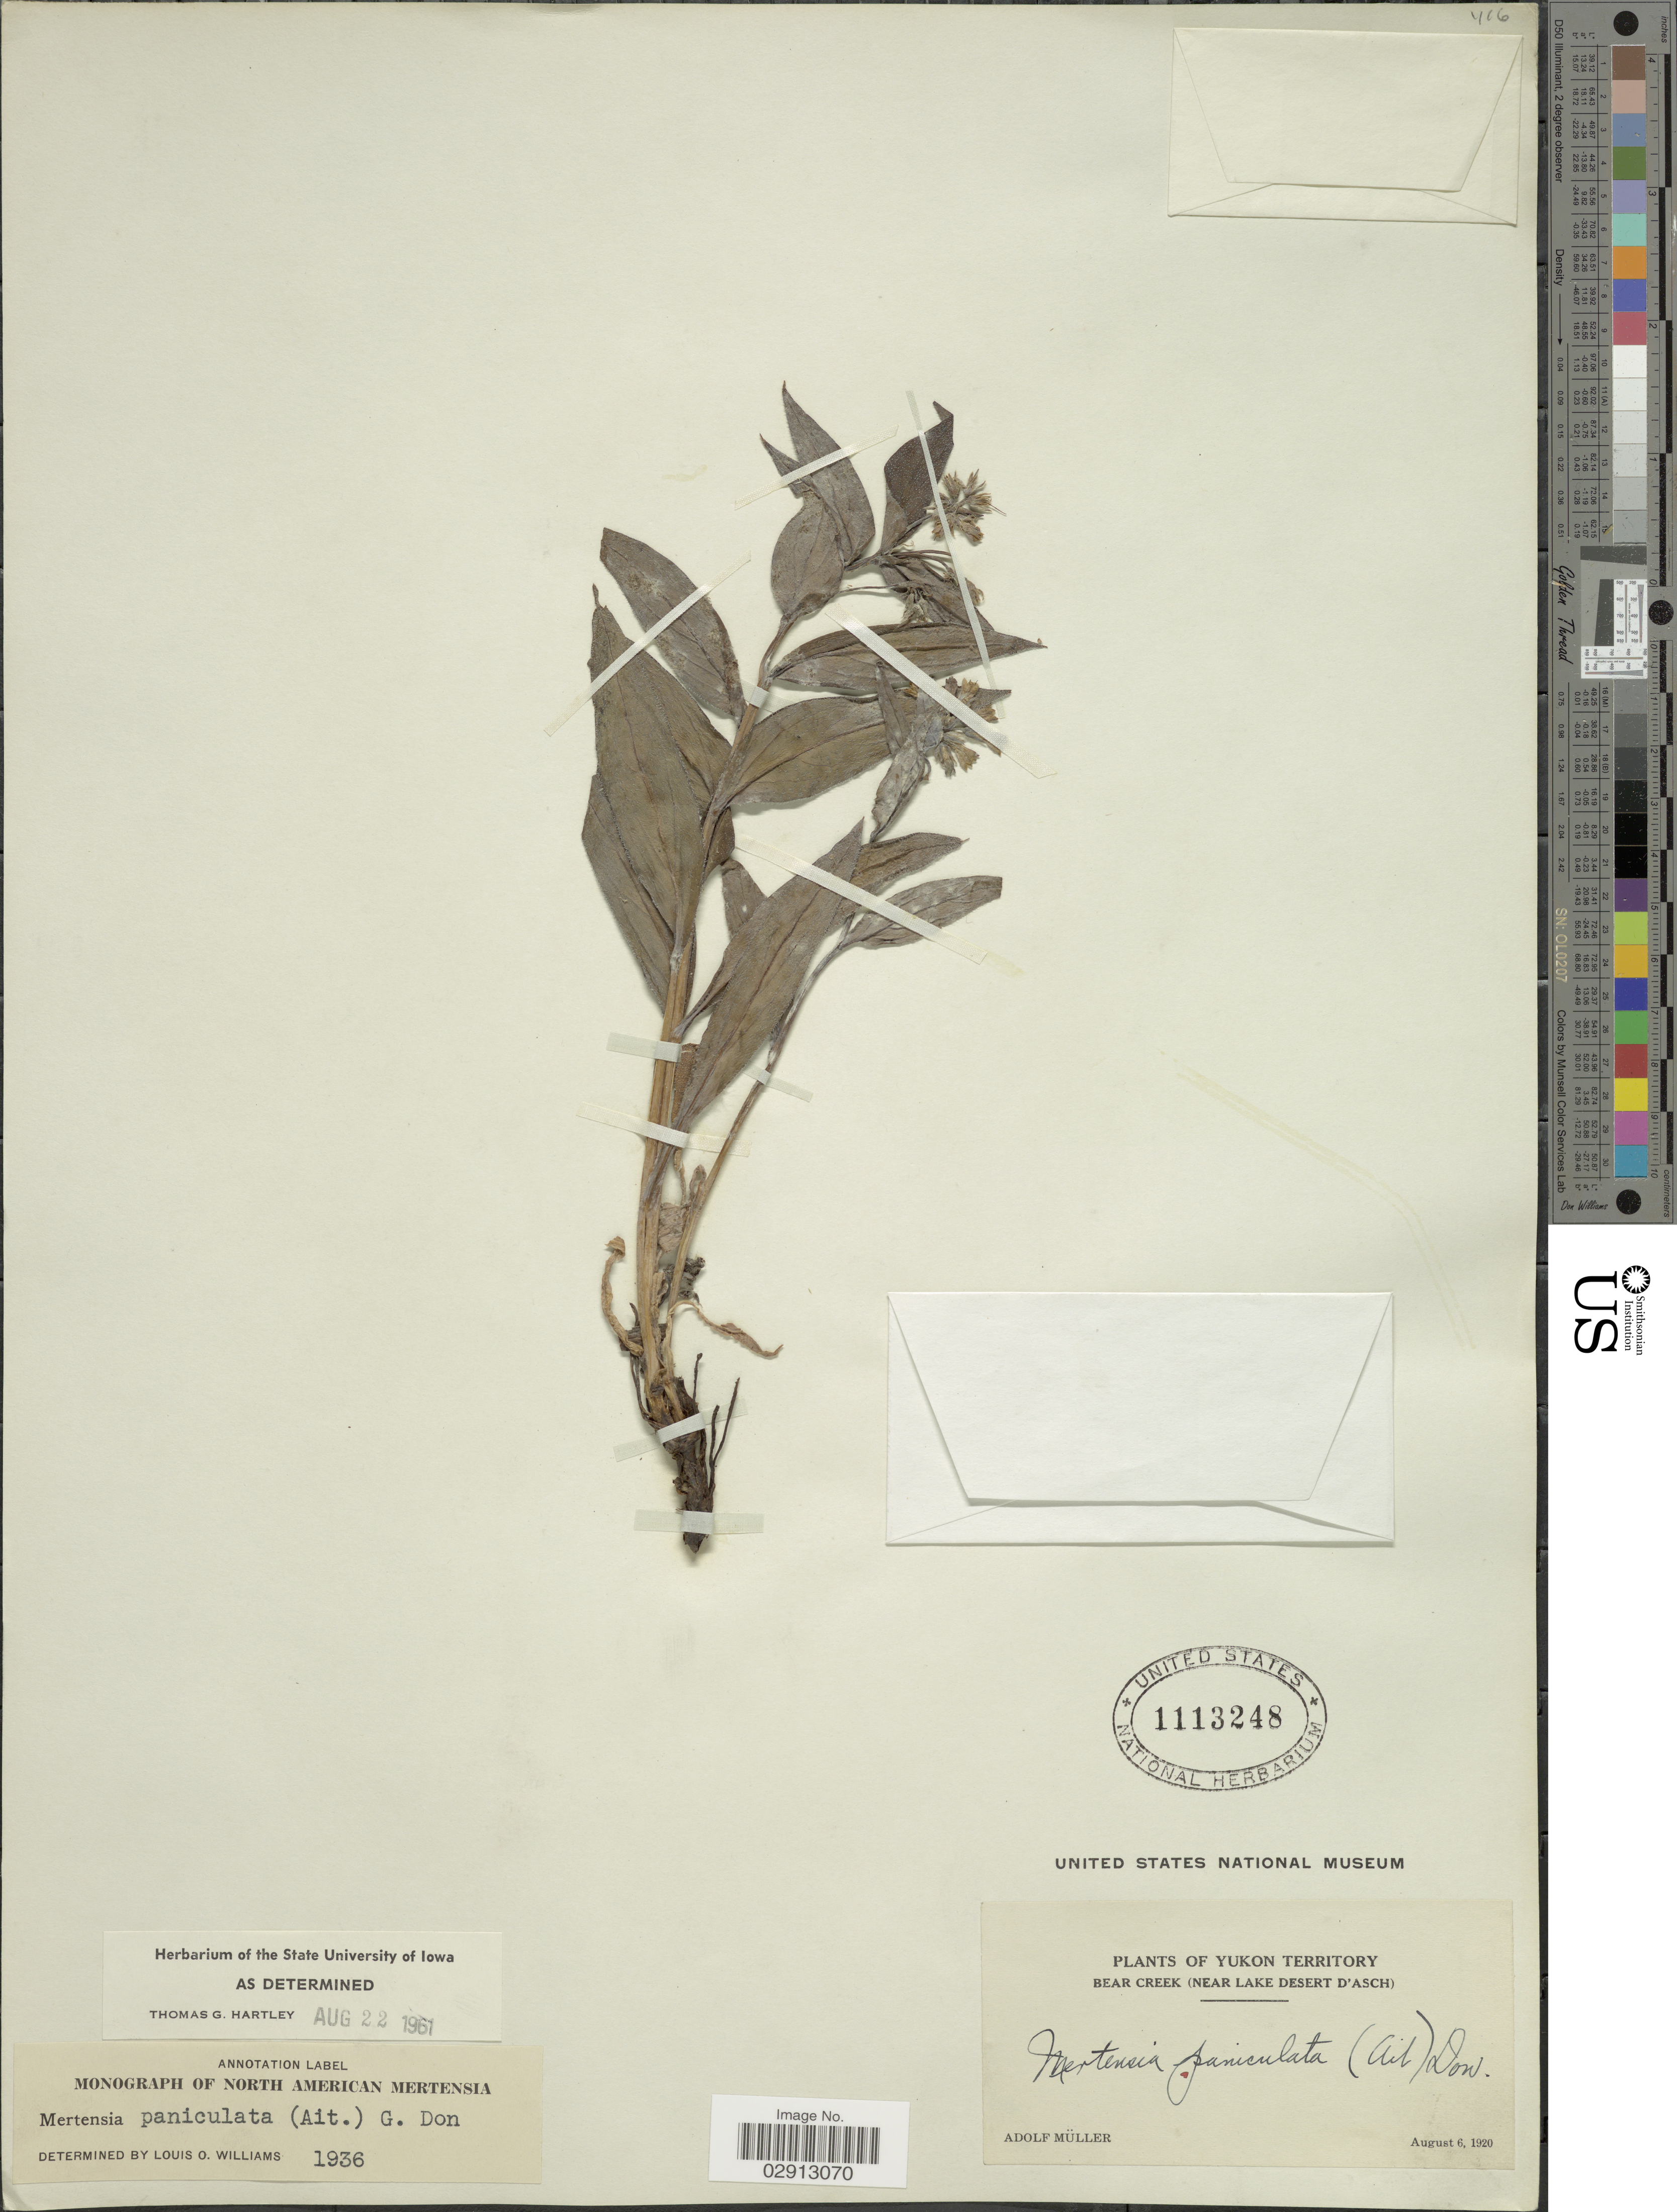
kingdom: Plantae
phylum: Tracheophyta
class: Magnoliopsida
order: Boraginales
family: Boraginaceae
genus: Mertensia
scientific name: Mertensia paniculata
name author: (Aiton) G. Don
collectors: A. Muller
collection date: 1920-08-06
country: Canada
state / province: Yukon Territory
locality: Bear Creek (near Lake Desert D'Asch).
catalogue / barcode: US 1113248